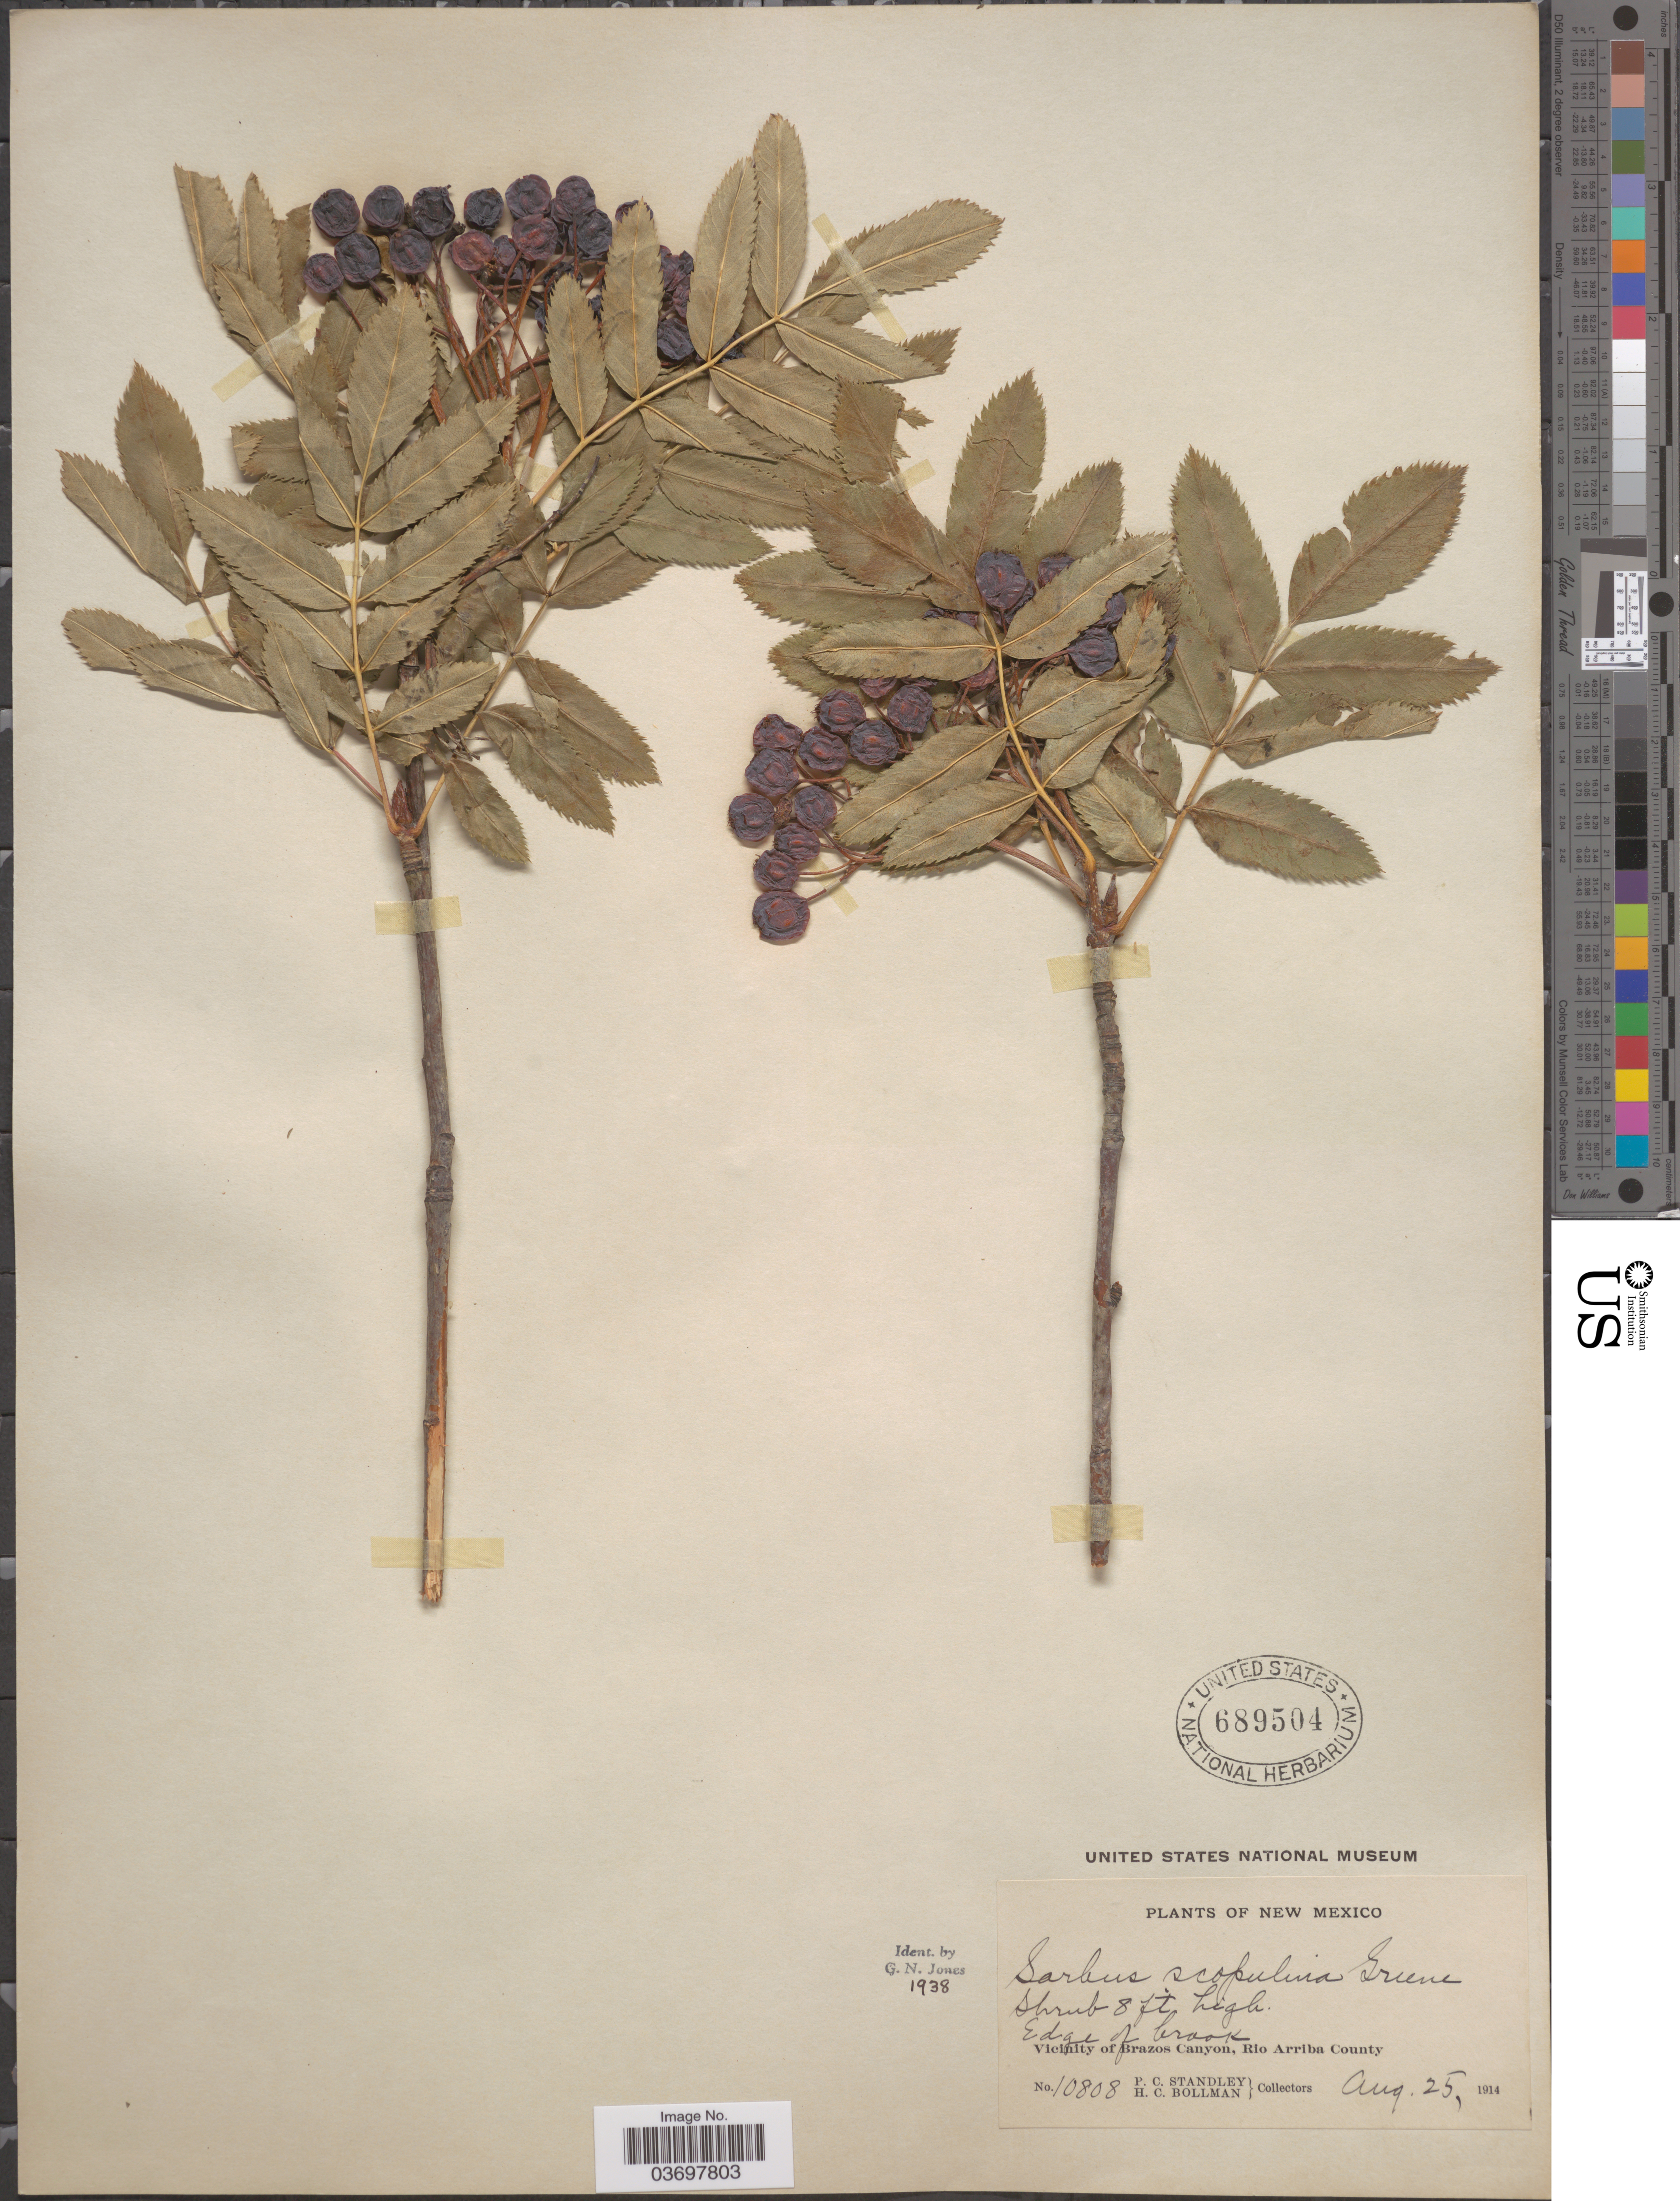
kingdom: Plantae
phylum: Tracheophyta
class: Magnoliopsida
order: Rosales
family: Rosaceae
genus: Sorbus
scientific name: Sorbus scopulina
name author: Greene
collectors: P. C. Standley & H. C. Bollman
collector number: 10808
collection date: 1914-08-25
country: United States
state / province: New Mexico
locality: Vicinity of Brazos Canyon, Rio Arriba County.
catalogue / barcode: US 689504